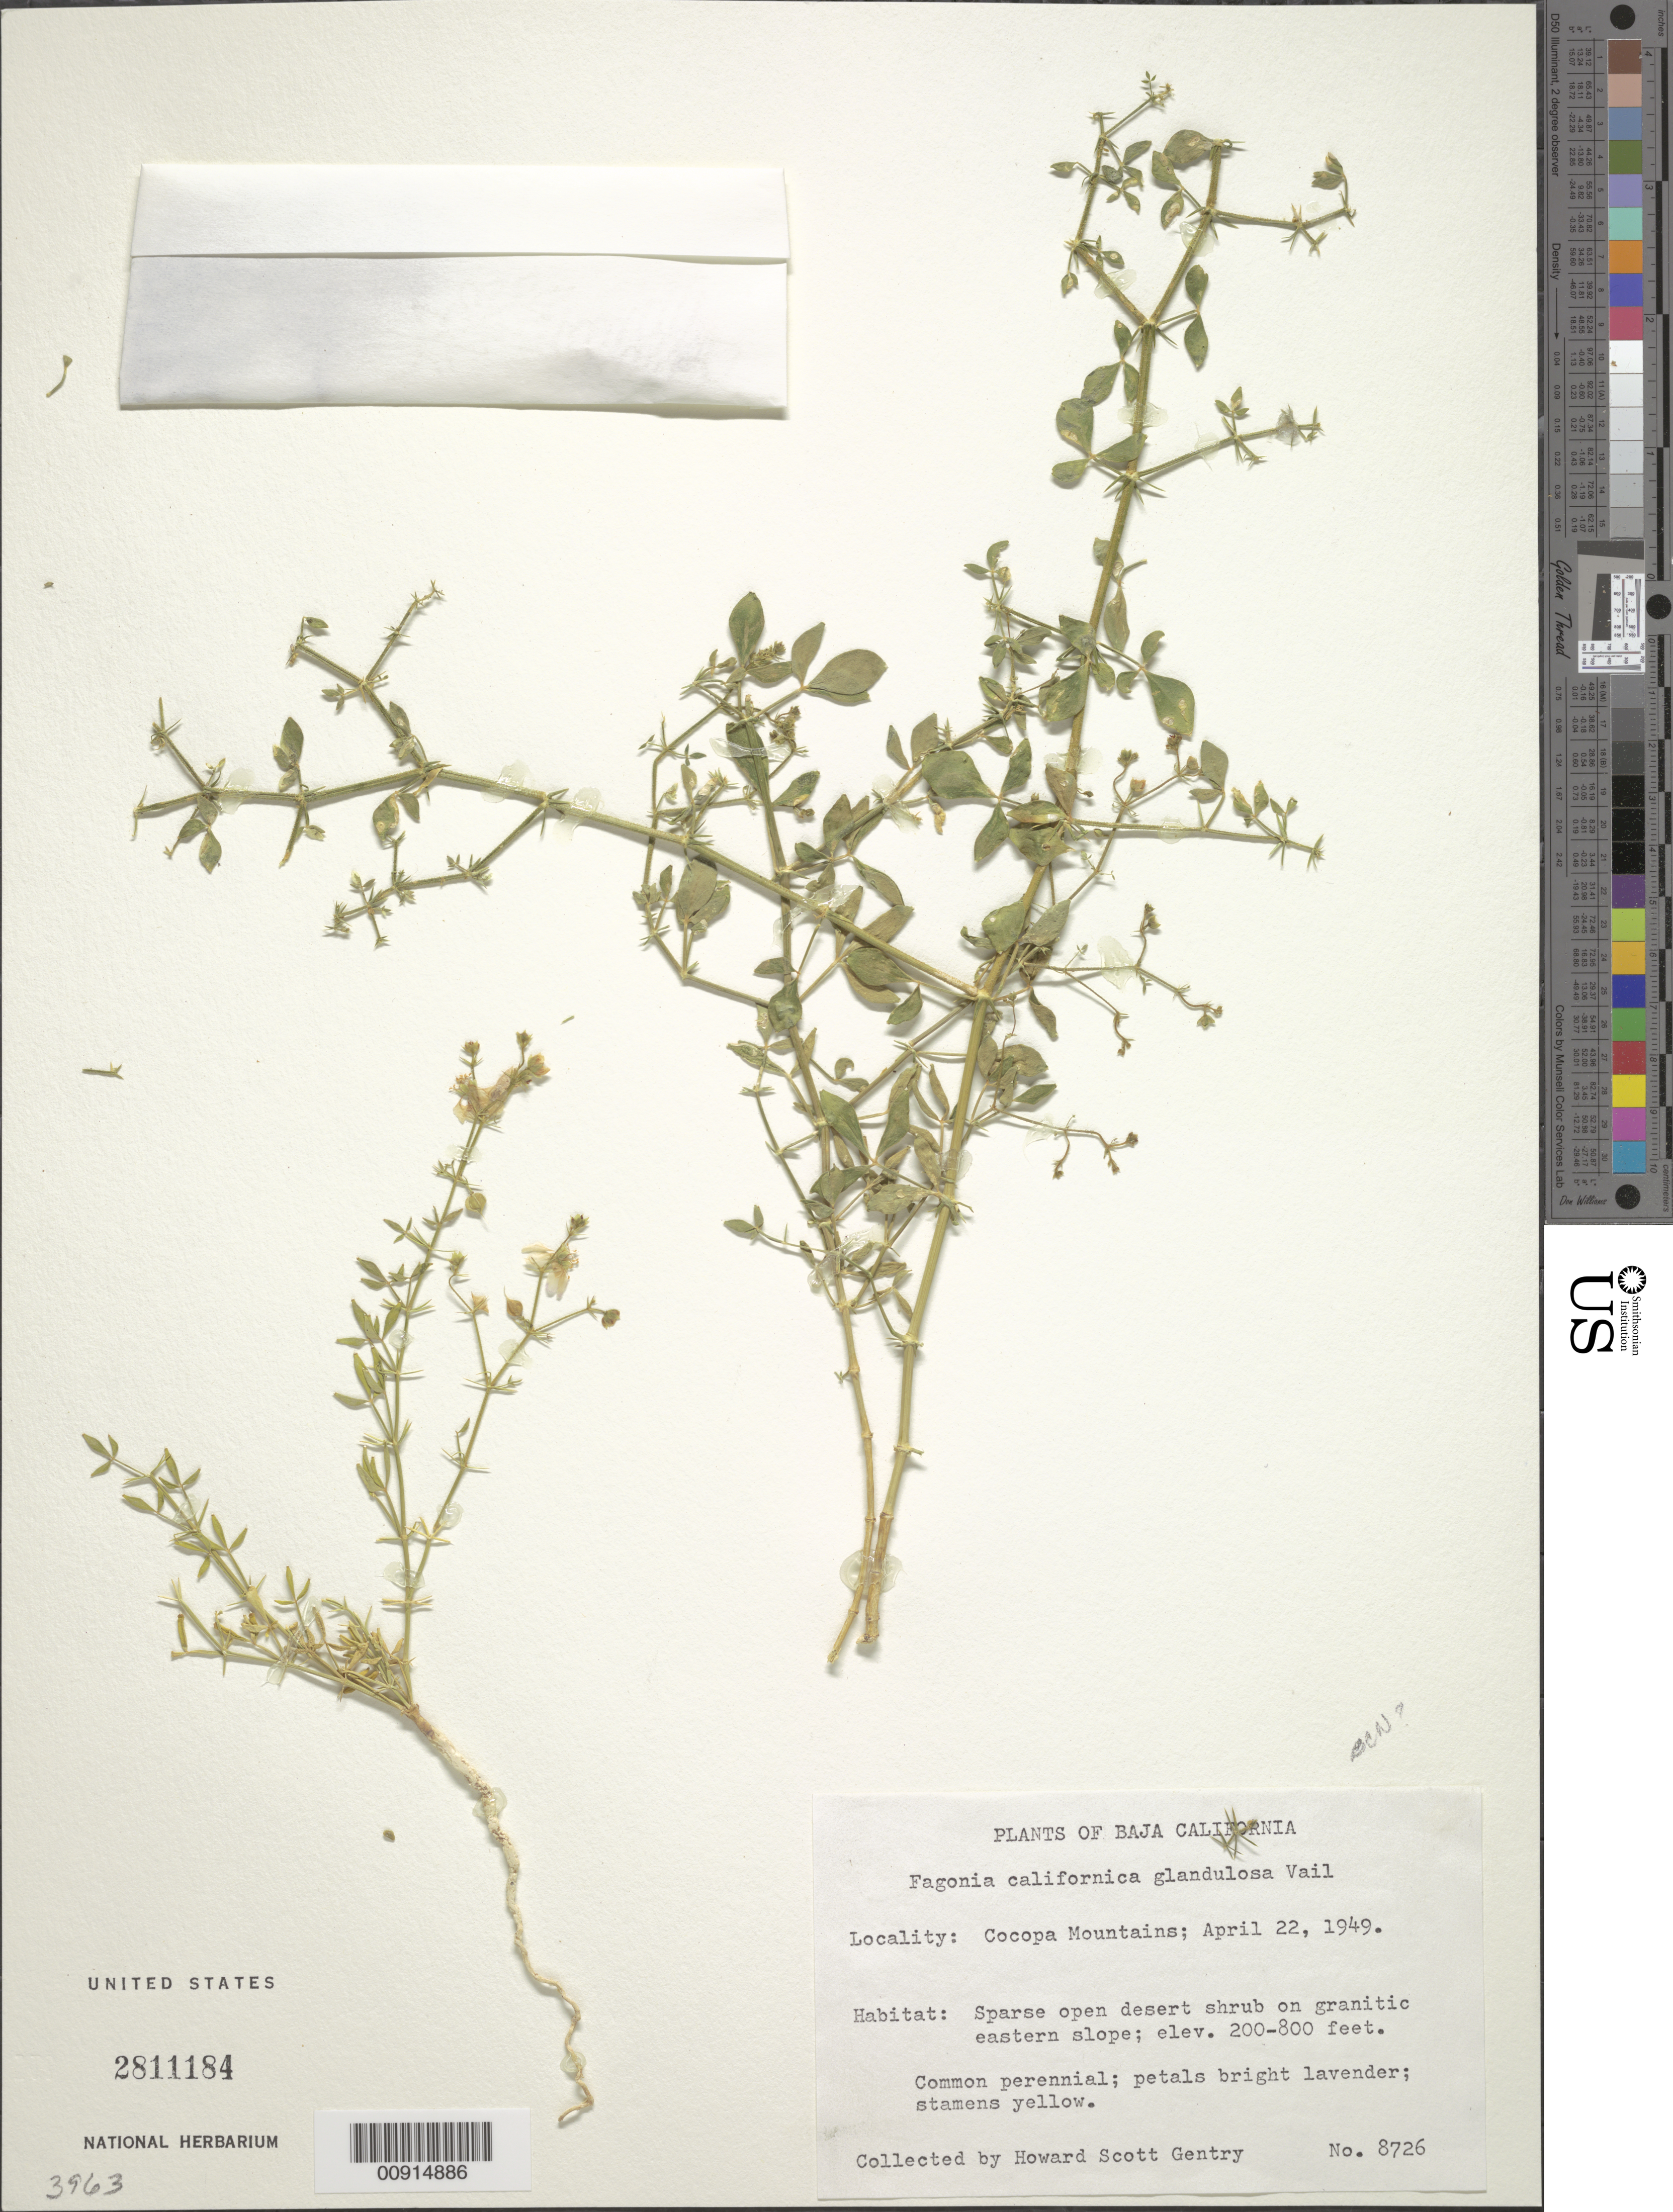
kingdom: Plantae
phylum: Tracheophyta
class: Magnoliopsida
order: Zygophyllales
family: Zygophyllaceae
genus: Fagonia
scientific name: Fagonia californica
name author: Benth.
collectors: H. S. Gentry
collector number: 8726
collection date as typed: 22 Apr 1949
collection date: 1949-04-22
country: Mexico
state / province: Baja California Norte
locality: Cocopa Mountains.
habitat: Sparse open desert shrub on granitic eastern slope.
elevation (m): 61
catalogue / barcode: US 2811184